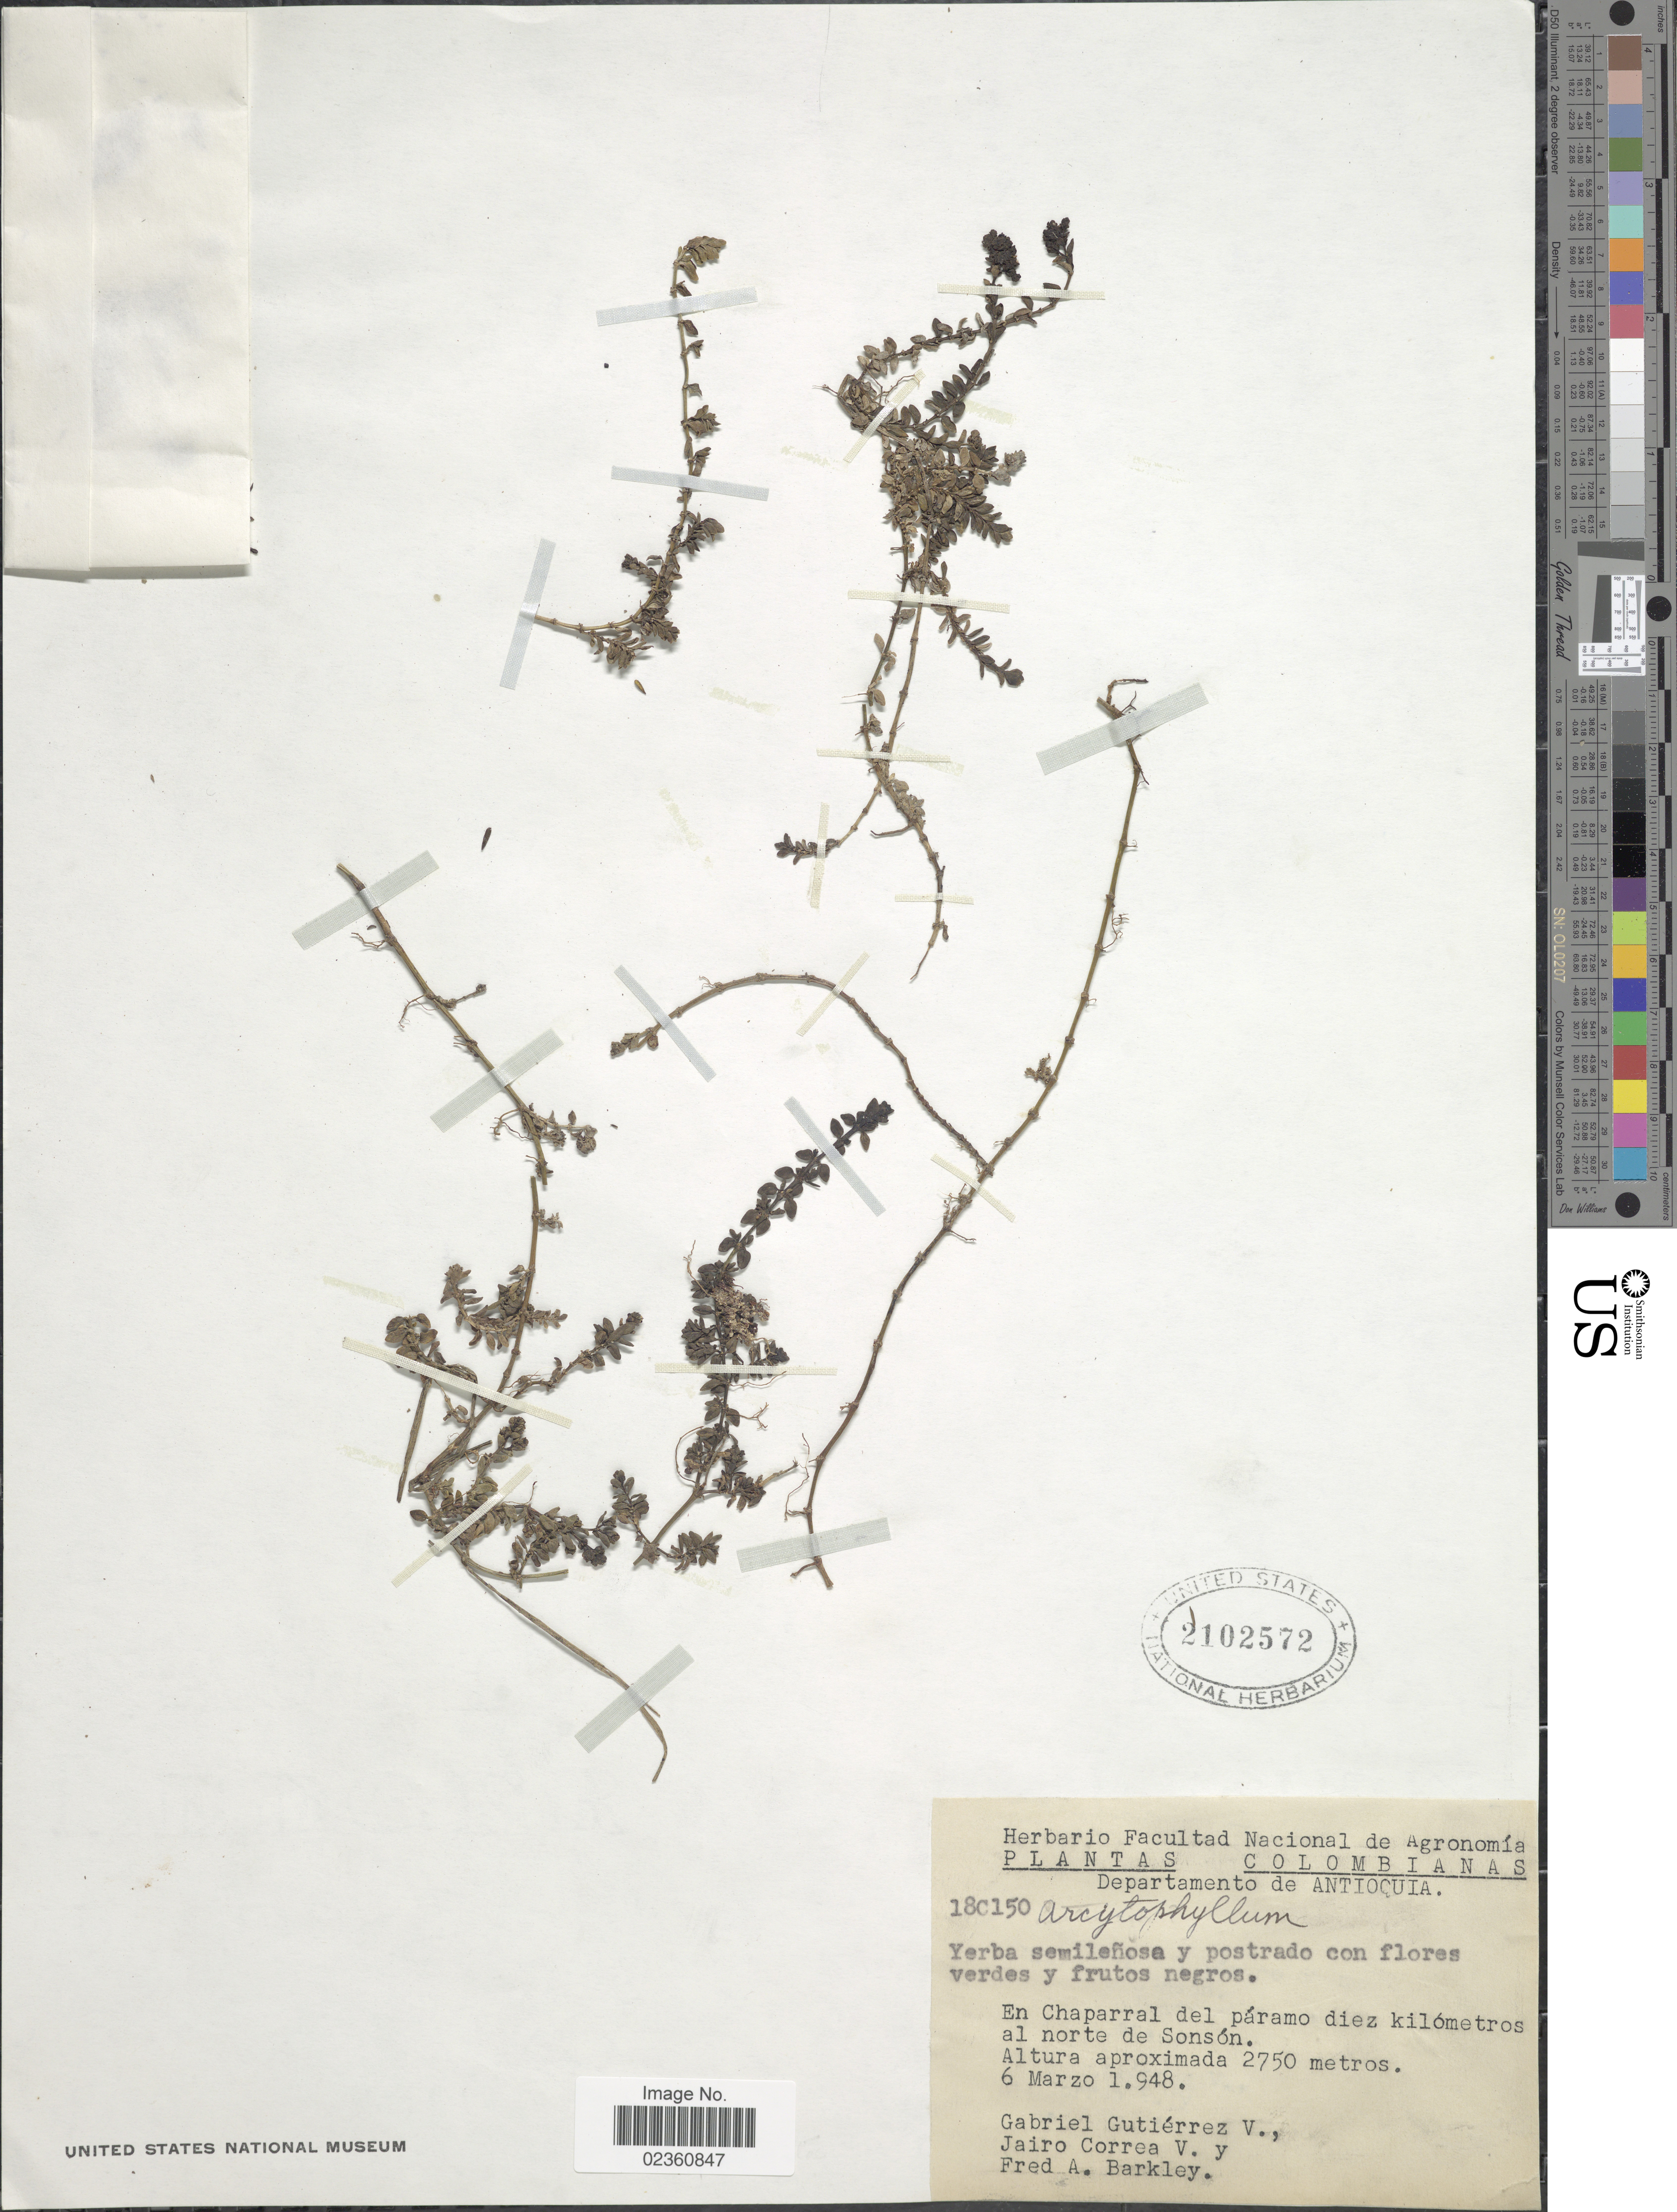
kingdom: Plantae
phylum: Tracheophyta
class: Magnoliopsida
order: Gentianales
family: Rubiaceae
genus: Arcytophyllum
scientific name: Arcytophyllum sp.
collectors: G. Gutiérrez V., J. Correa V. & F. A. Barkley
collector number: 18C150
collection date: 1948-03-06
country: Colombia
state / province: Antioquia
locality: Departamento de Antioquia, En Chaparral del páramo diez kilometros al norte de Sonsón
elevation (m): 2750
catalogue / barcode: US 2102572